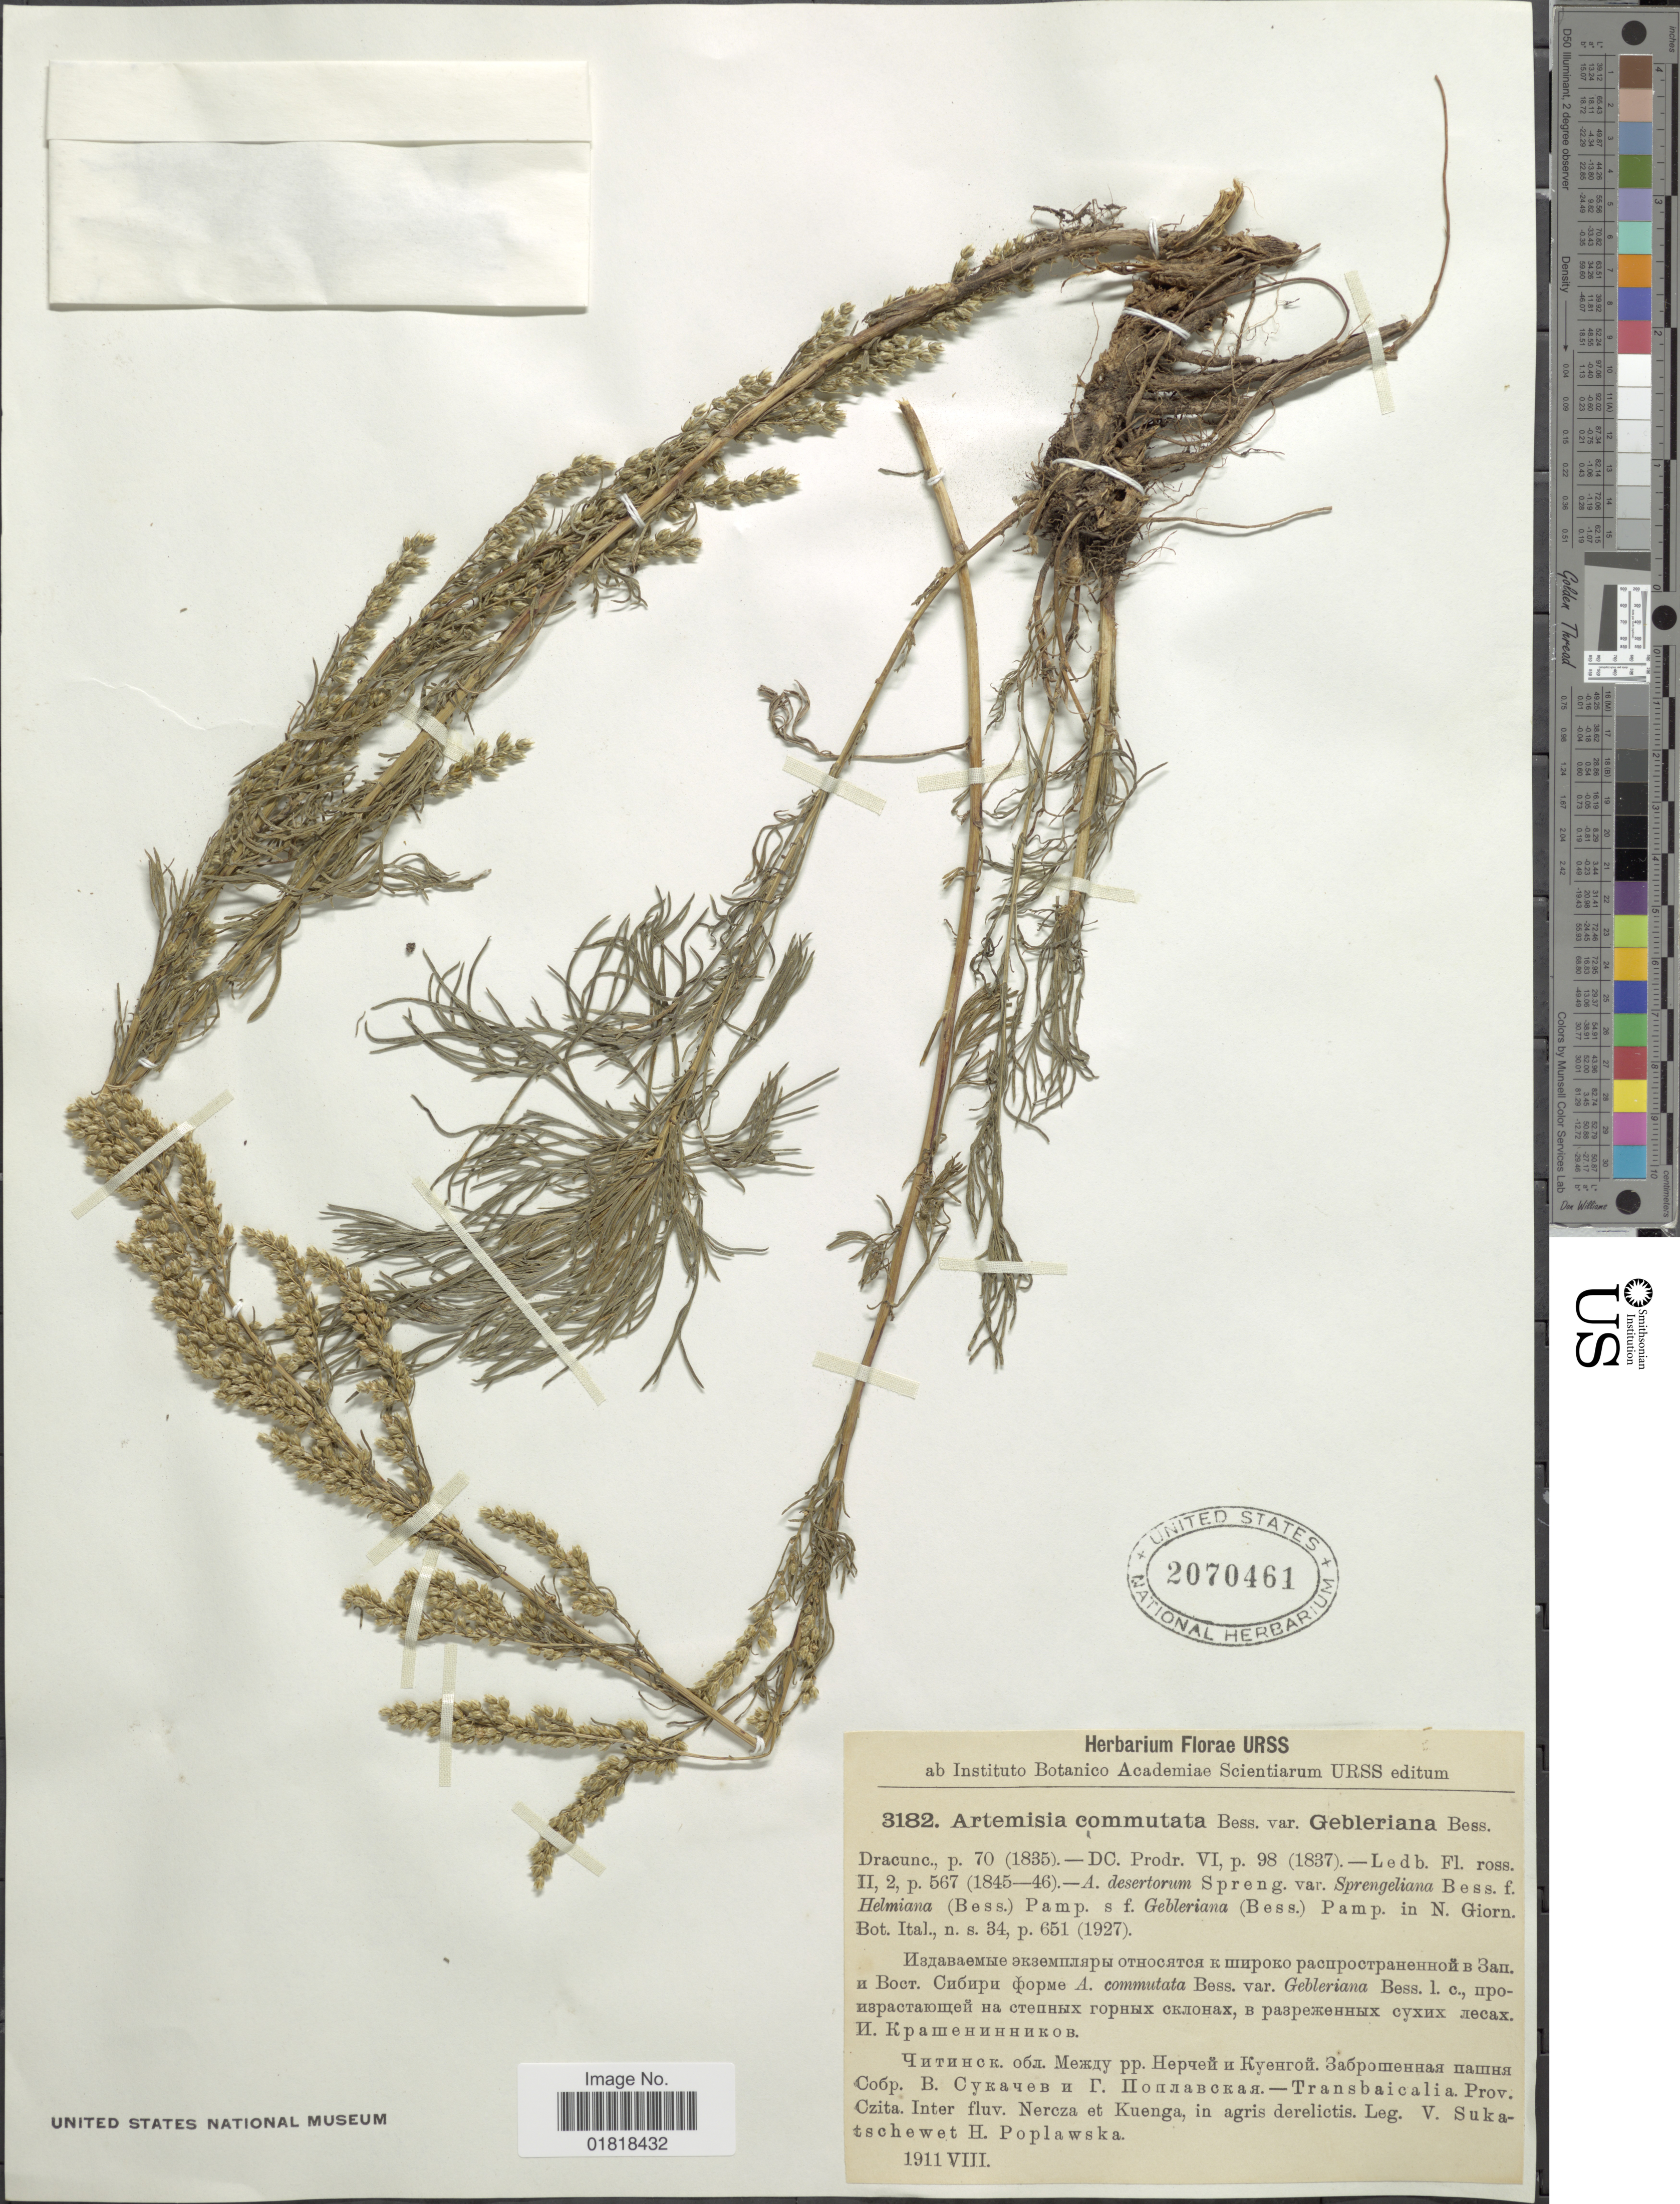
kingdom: Plantae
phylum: Tracheophyta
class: Magnoliopsida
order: Asterales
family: Asteraceae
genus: Artemisia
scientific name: Artemisia commutata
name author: Besser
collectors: V. Sukatschew & H. Poplawska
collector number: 3182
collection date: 1911-08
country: Russian Federation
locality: Transbaicalia Prov., Czita, Inter fluv., Nercza et Kuenga, in agris derelictis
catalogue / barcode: US 2070461